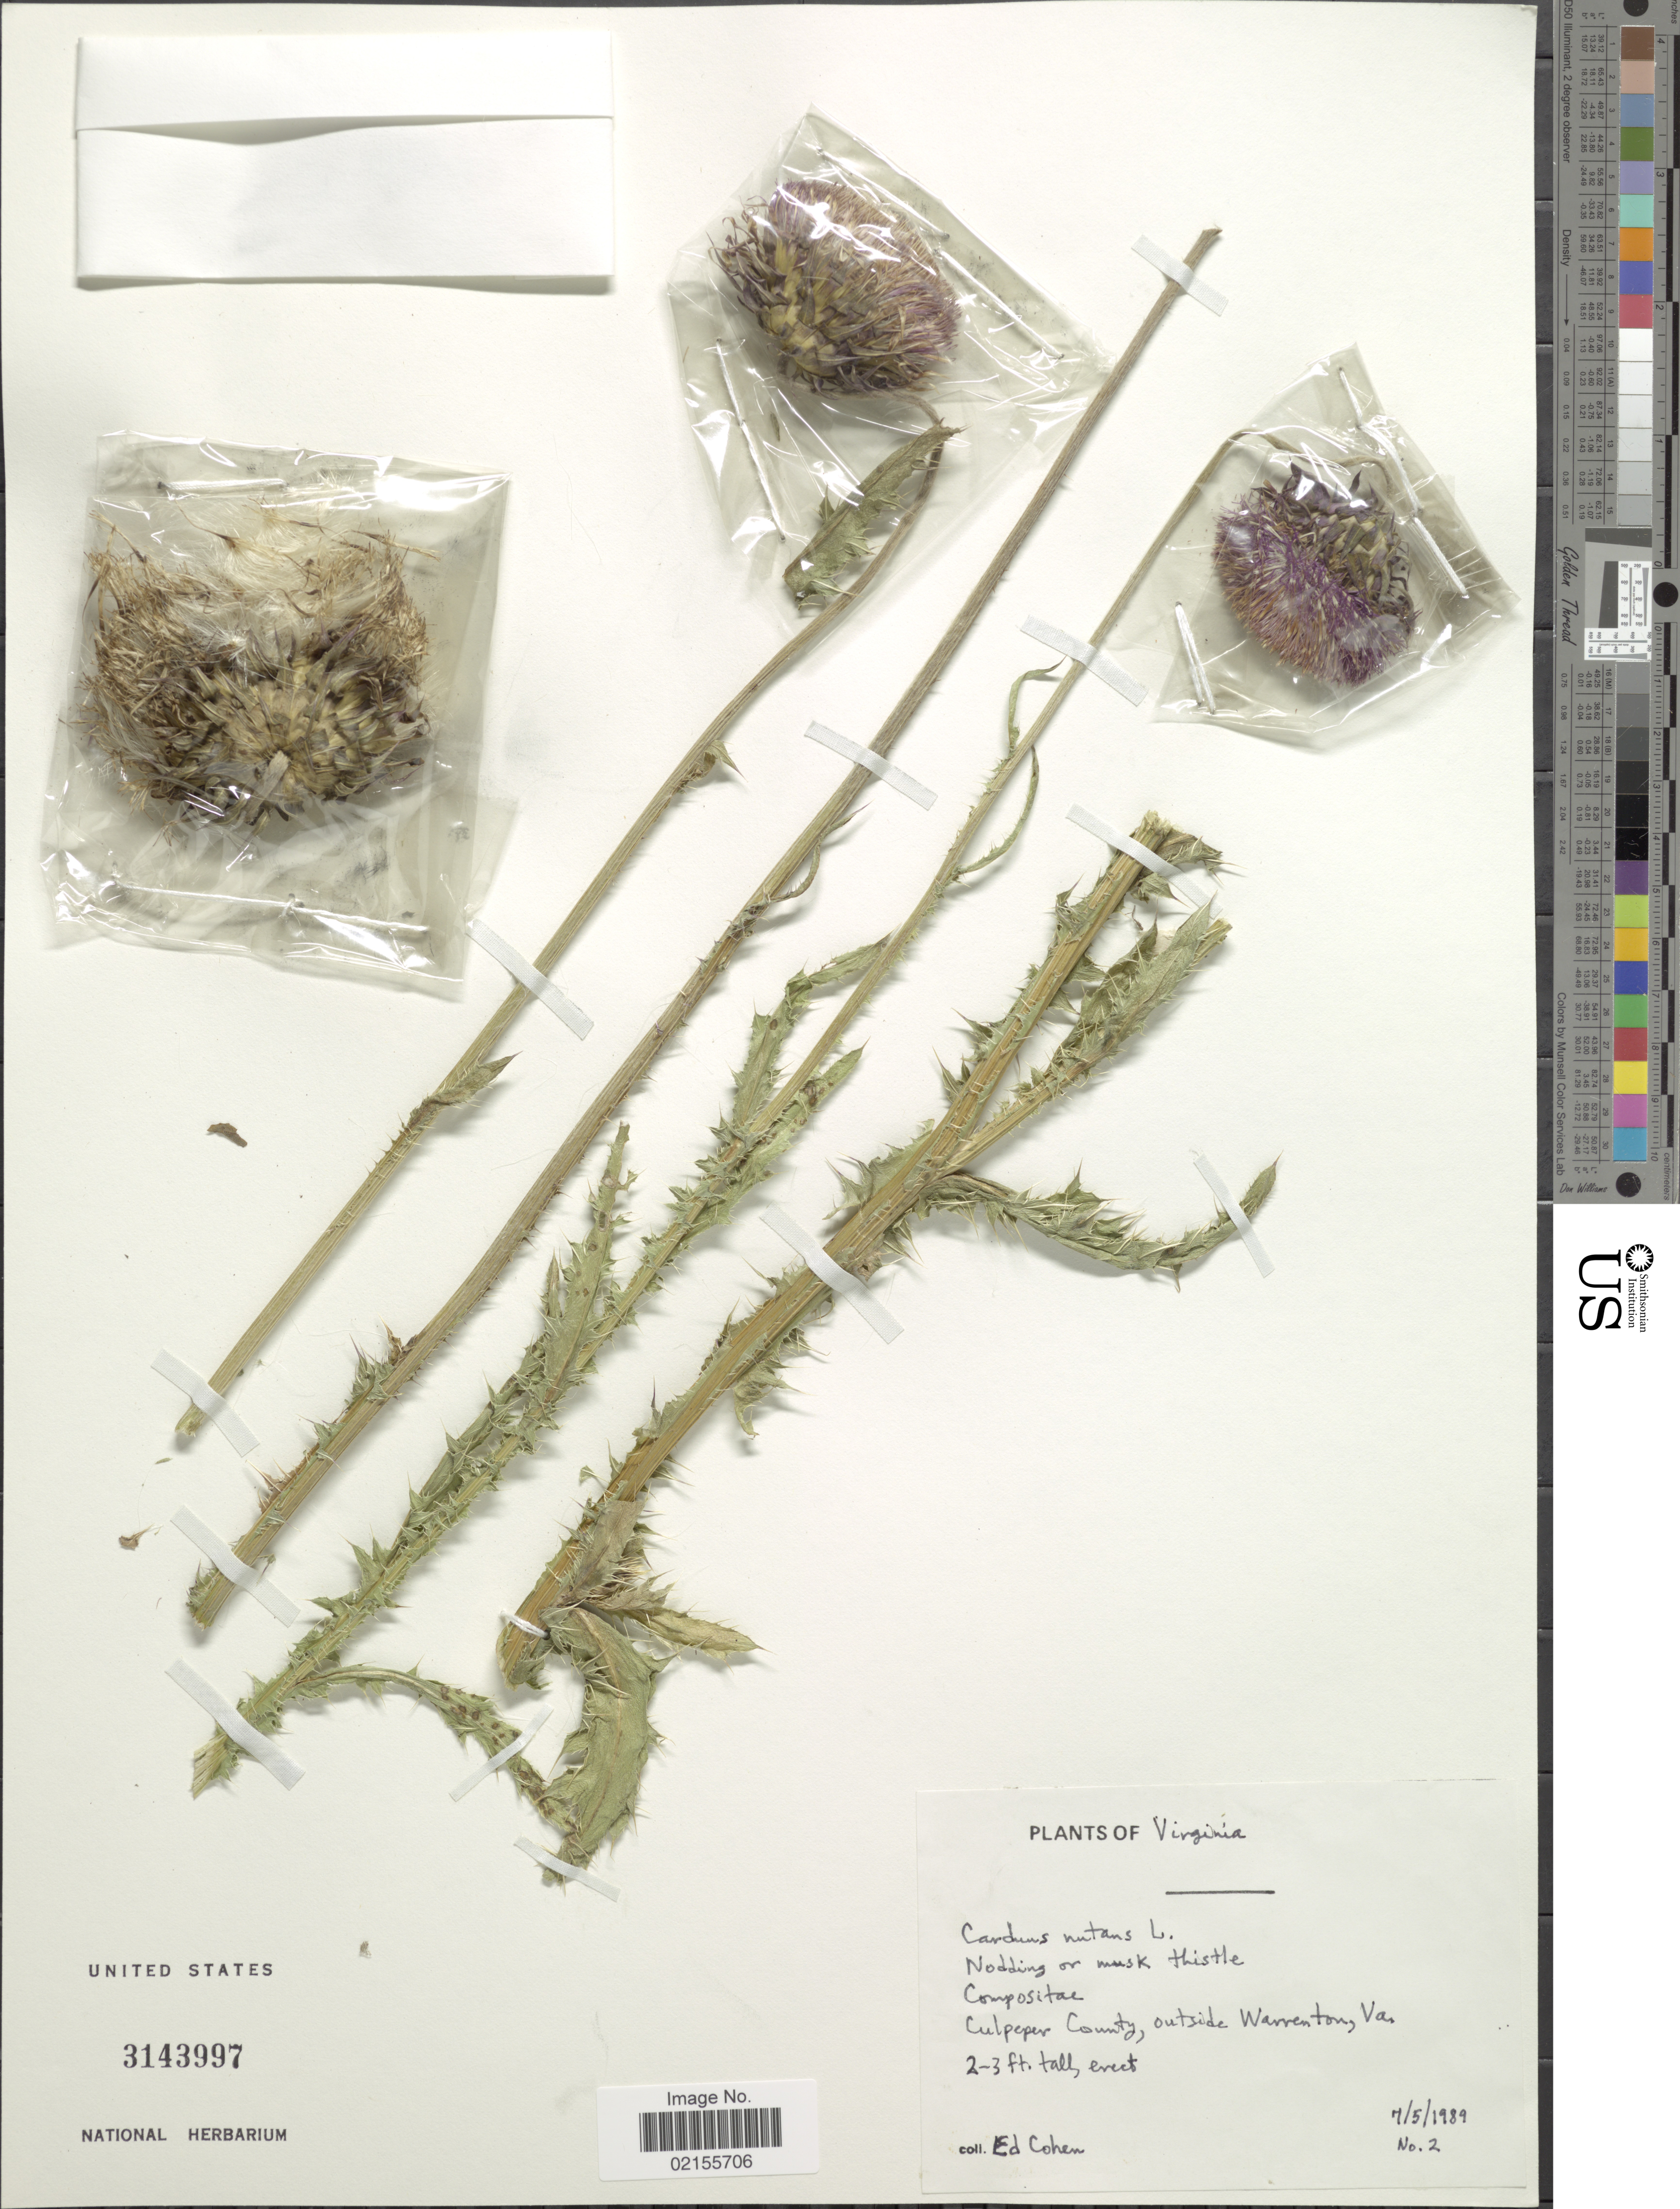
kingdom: Plantae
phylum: Tracheophyta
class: Magnoliopsida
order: Asterales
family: Asteraceae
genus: Carduus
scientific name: Carduus nutans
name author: L.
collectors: E. Cohen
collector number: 2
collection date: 1989-05-07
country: United States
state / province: Virginia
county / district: Culpeper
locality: Culpeper County, outside Warrenton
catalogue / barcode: US 3143997